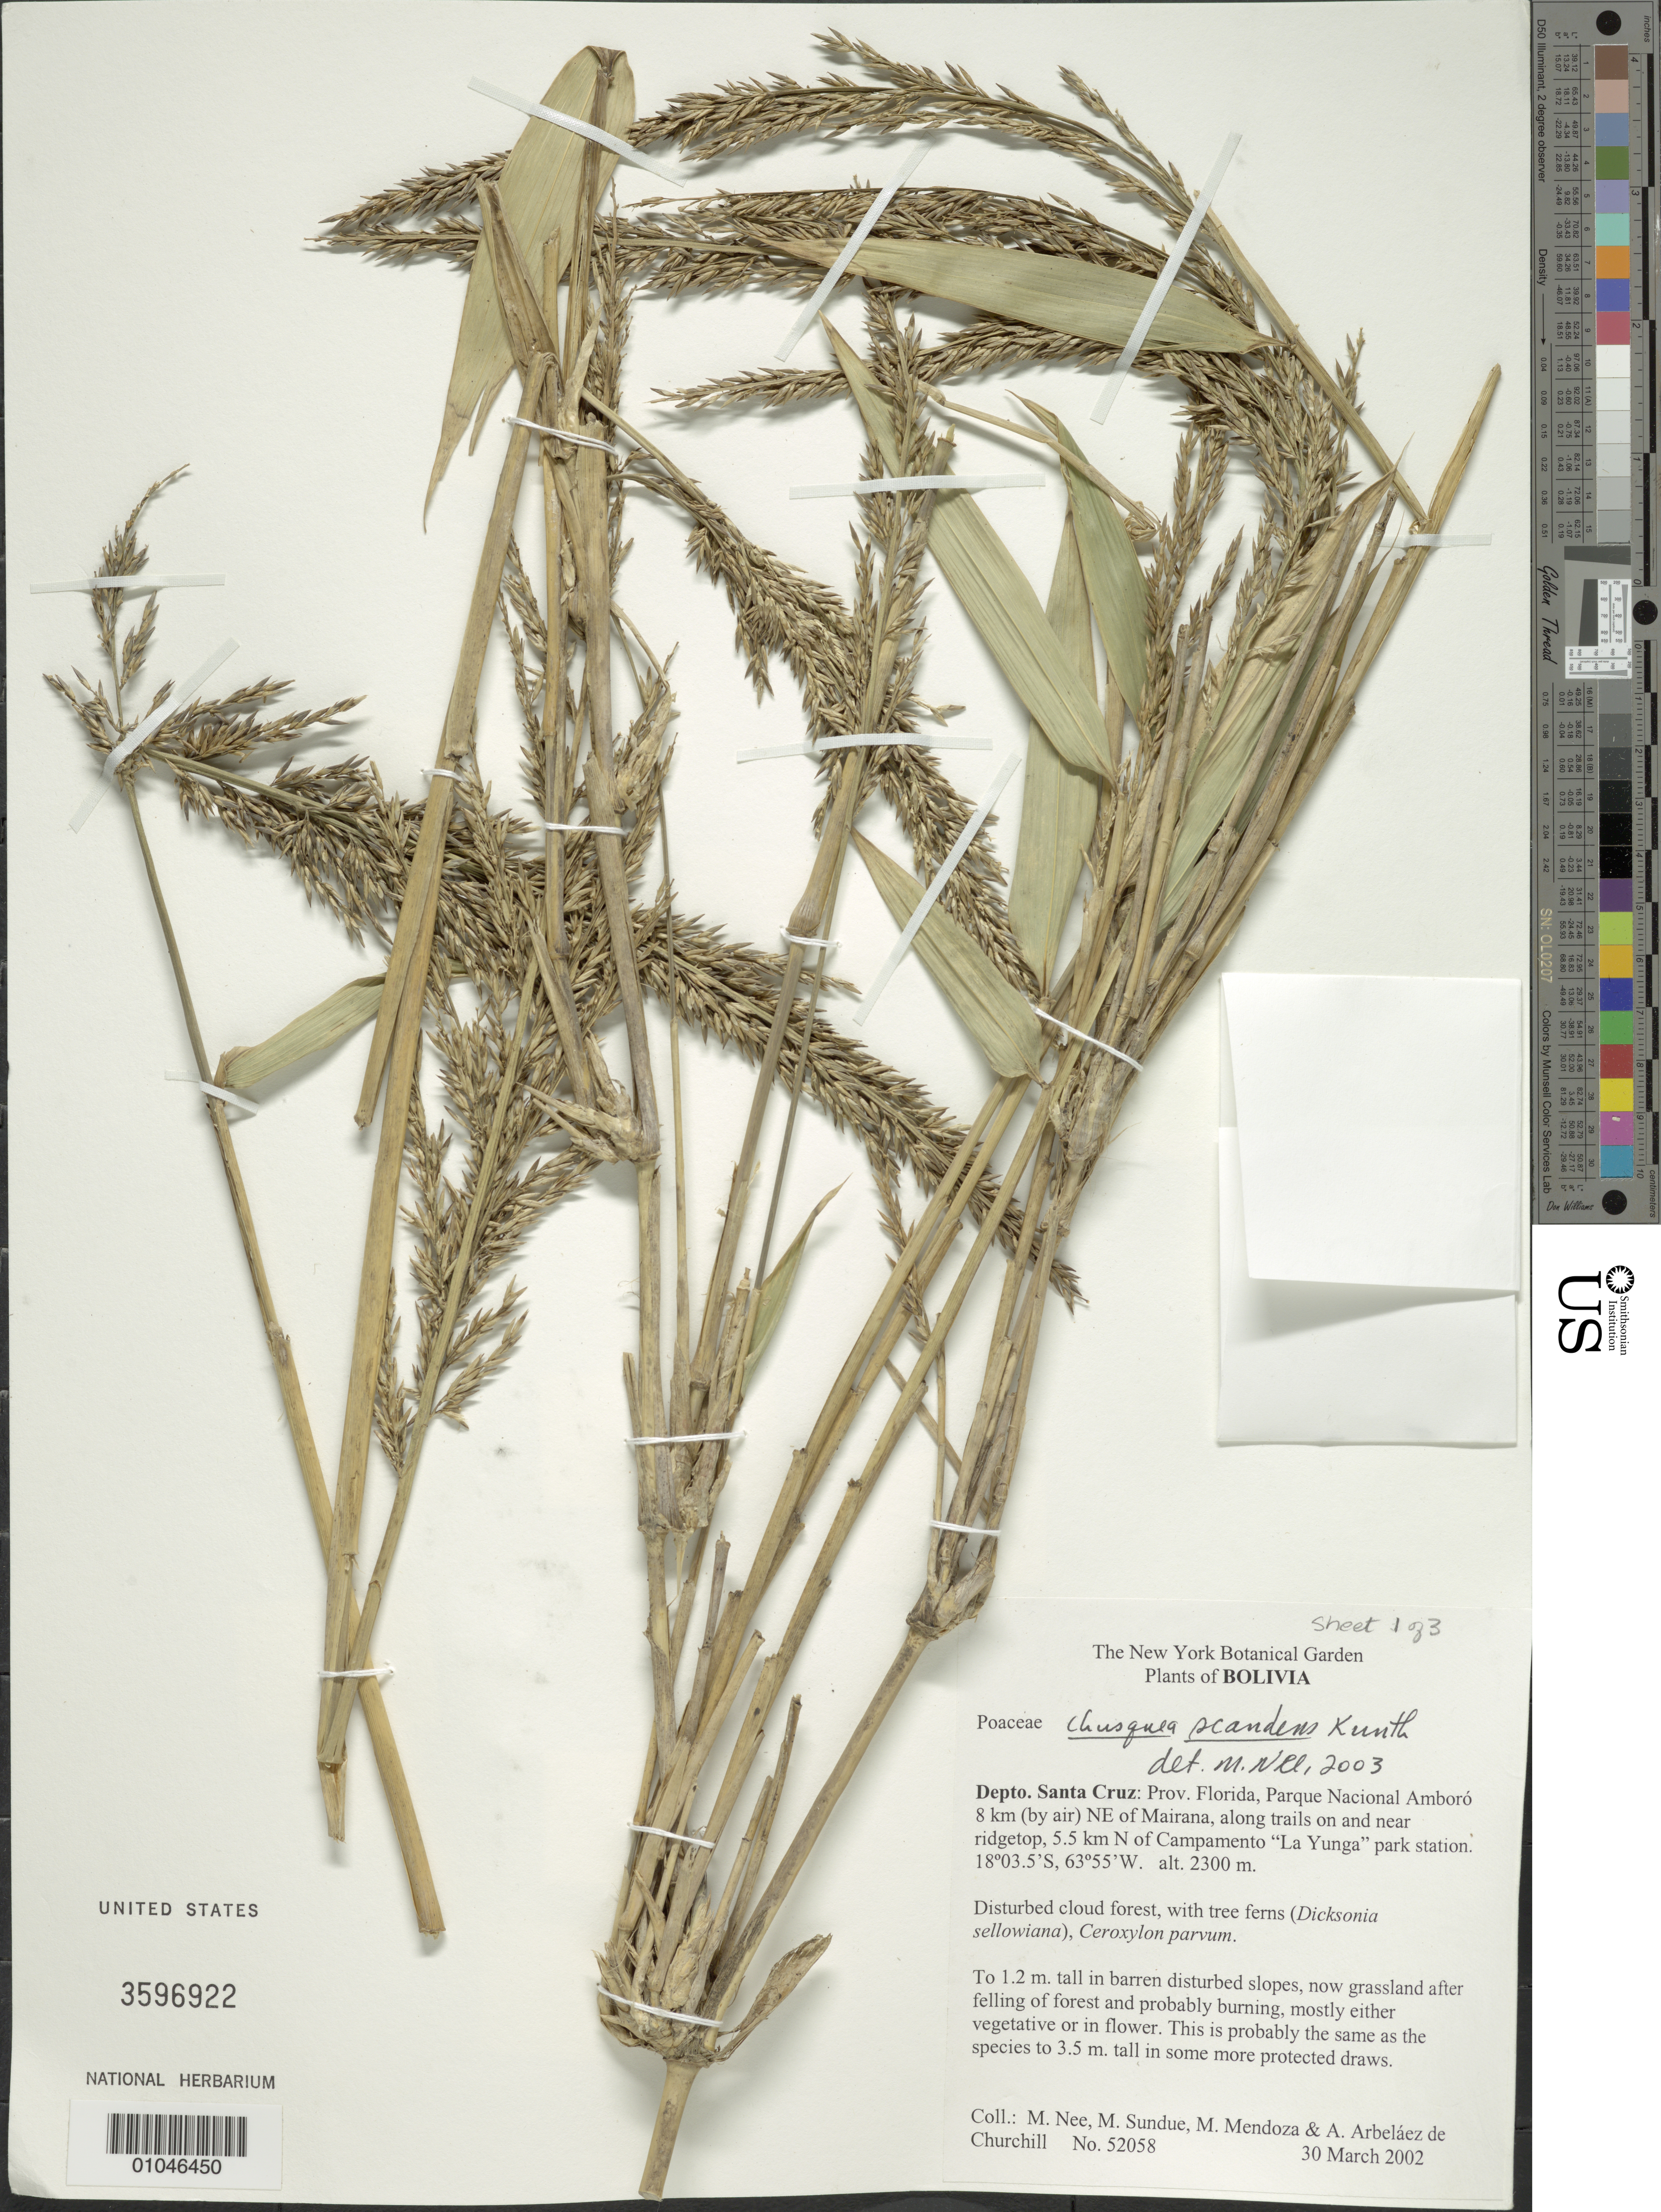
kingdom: Plantae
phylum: Tracheophyta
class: Liliopsida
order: Poales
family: Poaceae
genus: Chusquea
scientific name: Chusquea scandens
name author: Kunth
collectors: M. Nee, M. Sundue, J. M. Mendoza F. & A. L. Arbelaez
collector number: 52058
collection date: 2002-03-30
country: Bolivia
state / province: Santa Cruz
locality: Parque Nacional Amboro 8 km (by air) NE of Mairana, 5.5 km N of Campamento "La Yunga" park station, Prov. Florida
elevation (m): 2300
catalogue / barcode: US 3596922